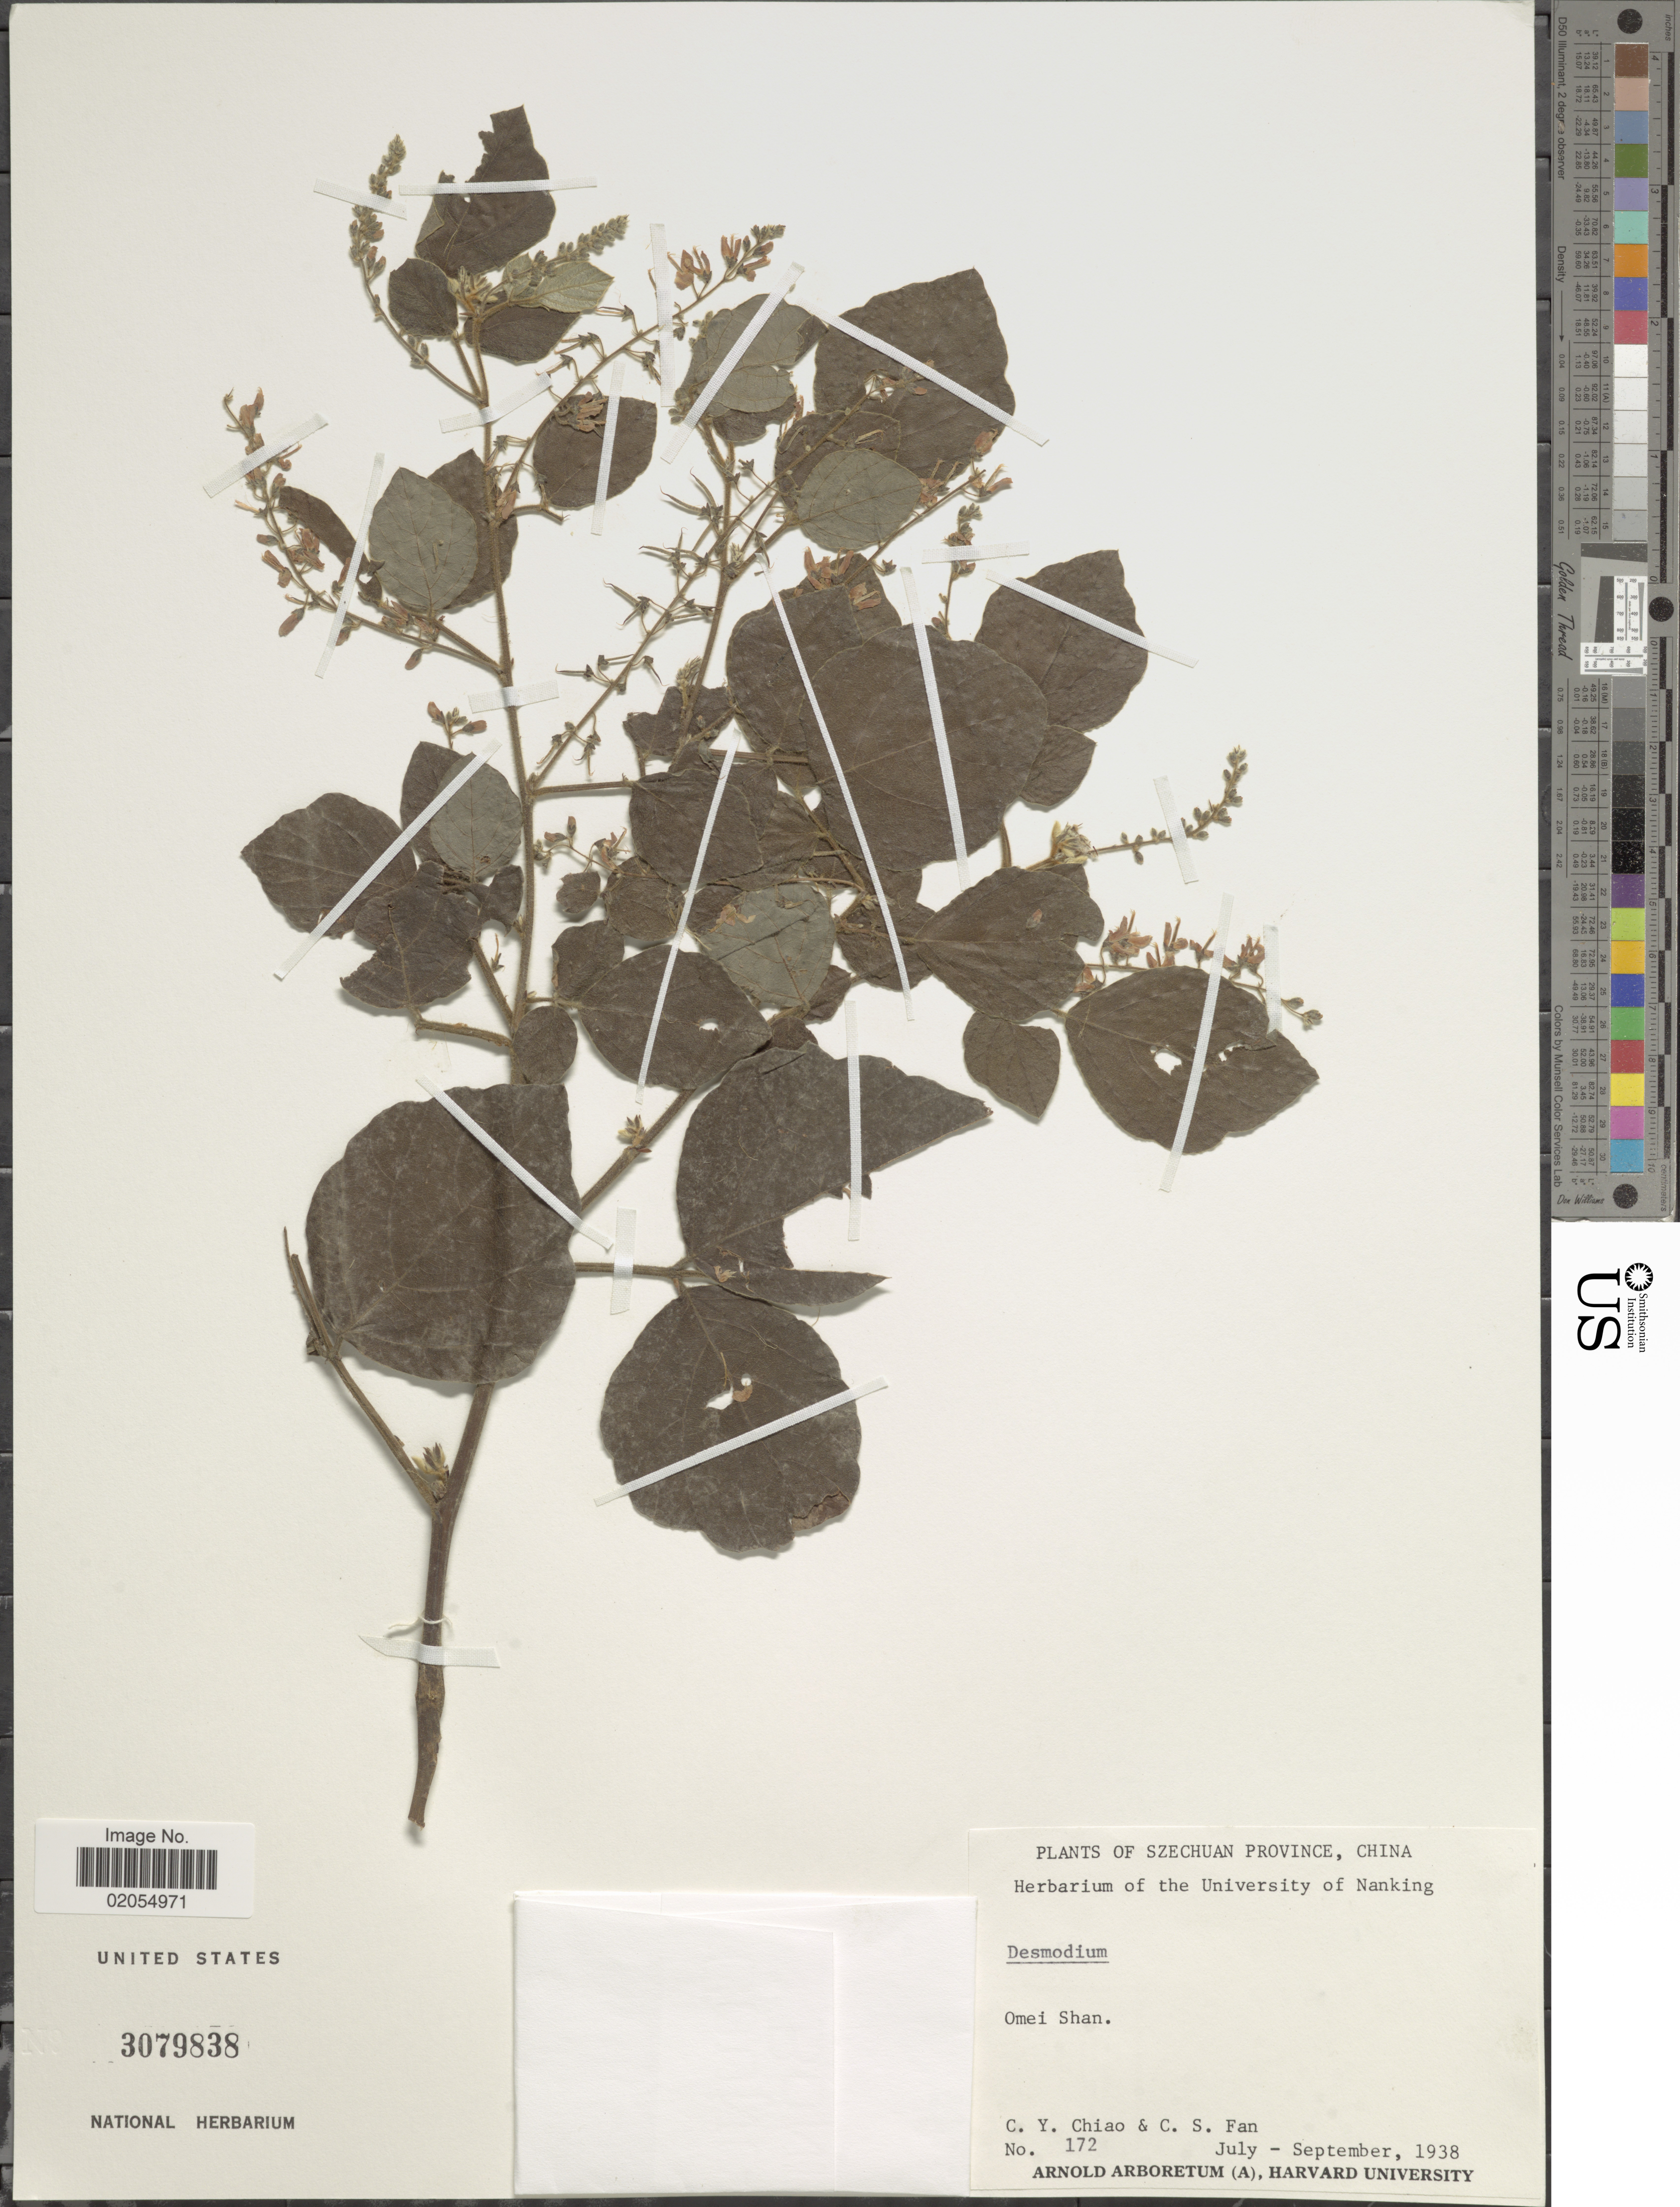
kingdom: Plantae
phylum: Tracheophyta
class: Magnoliopsida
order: Fabales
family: Fabaceae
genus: Desmodium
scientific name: Desmodium sp.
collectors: C. Y. Chiao & C. S. Fan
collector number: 172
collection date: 1938-07/1938-09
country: China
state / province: Sichuan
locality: Szechuan Province, Omei Shan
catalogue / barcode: US 3079838